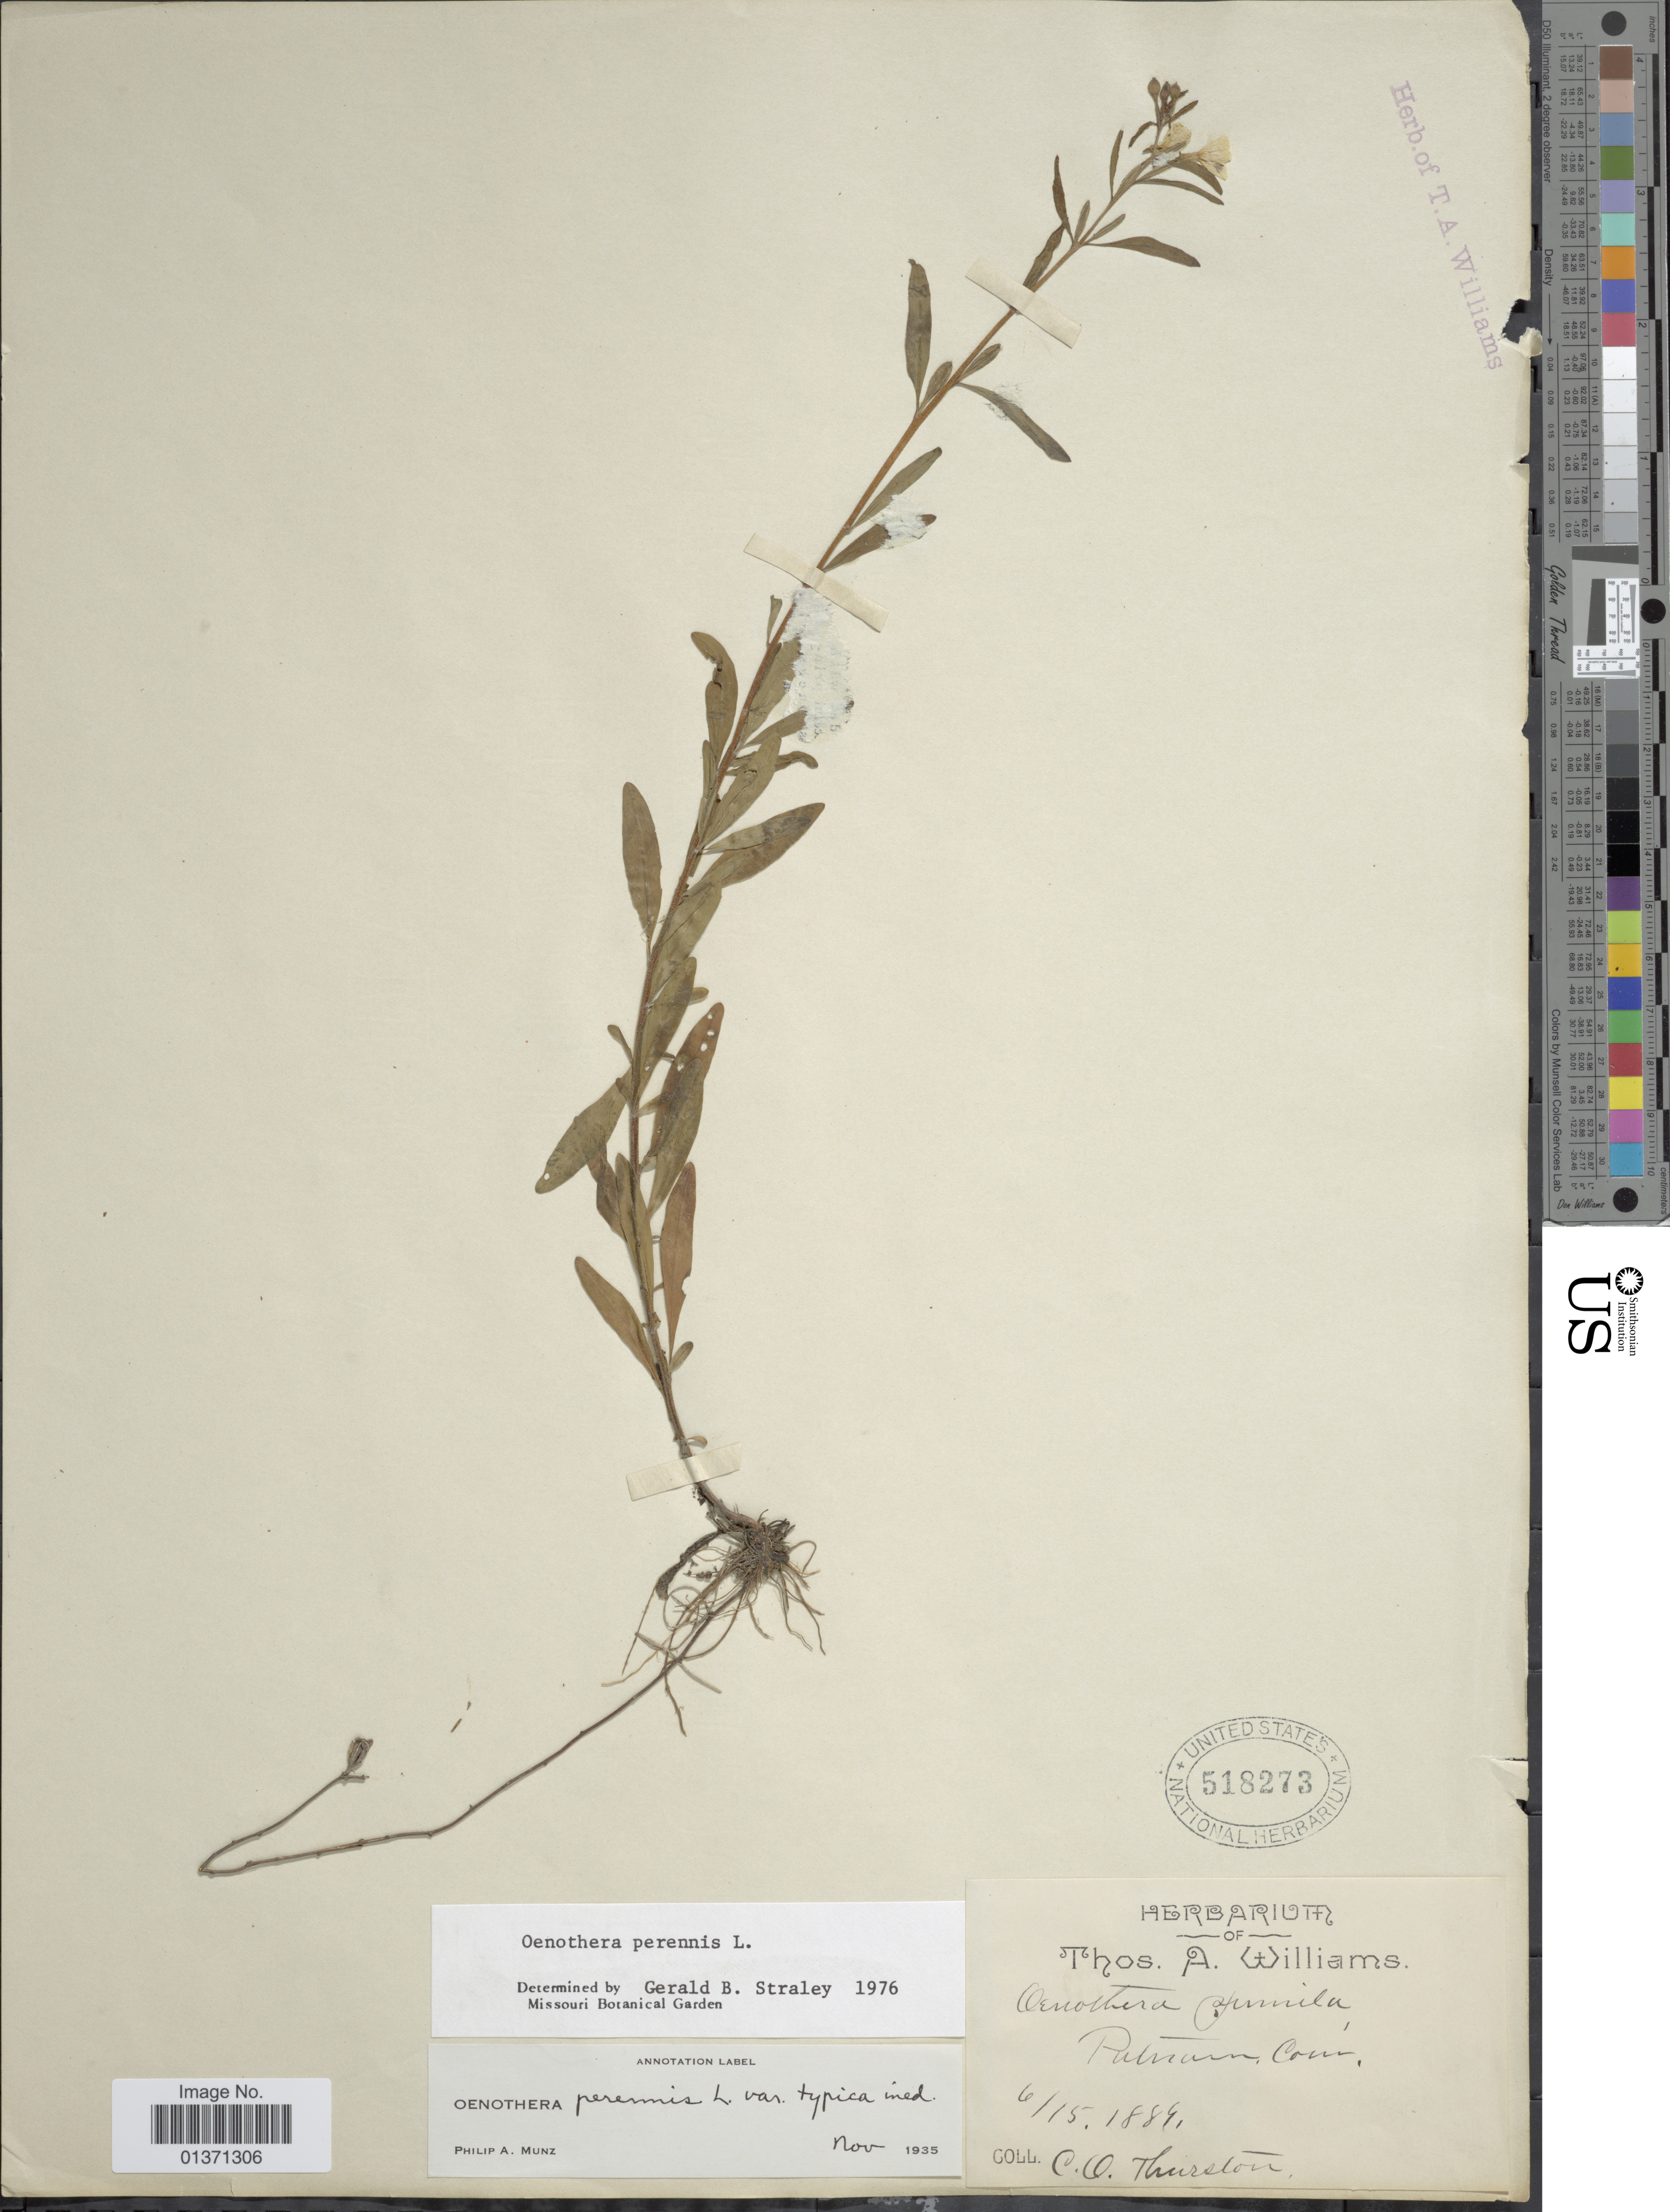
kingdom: Plantae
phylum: Tracheophyta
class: Magnoliopsida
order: Myrtales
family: Onagraceae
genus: Oenothera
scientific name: Oenothera perennis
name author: L.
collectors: C. Thurston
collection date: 1889-06-15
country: United States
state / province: Connecticut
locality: Putmann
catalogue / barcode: US 518273